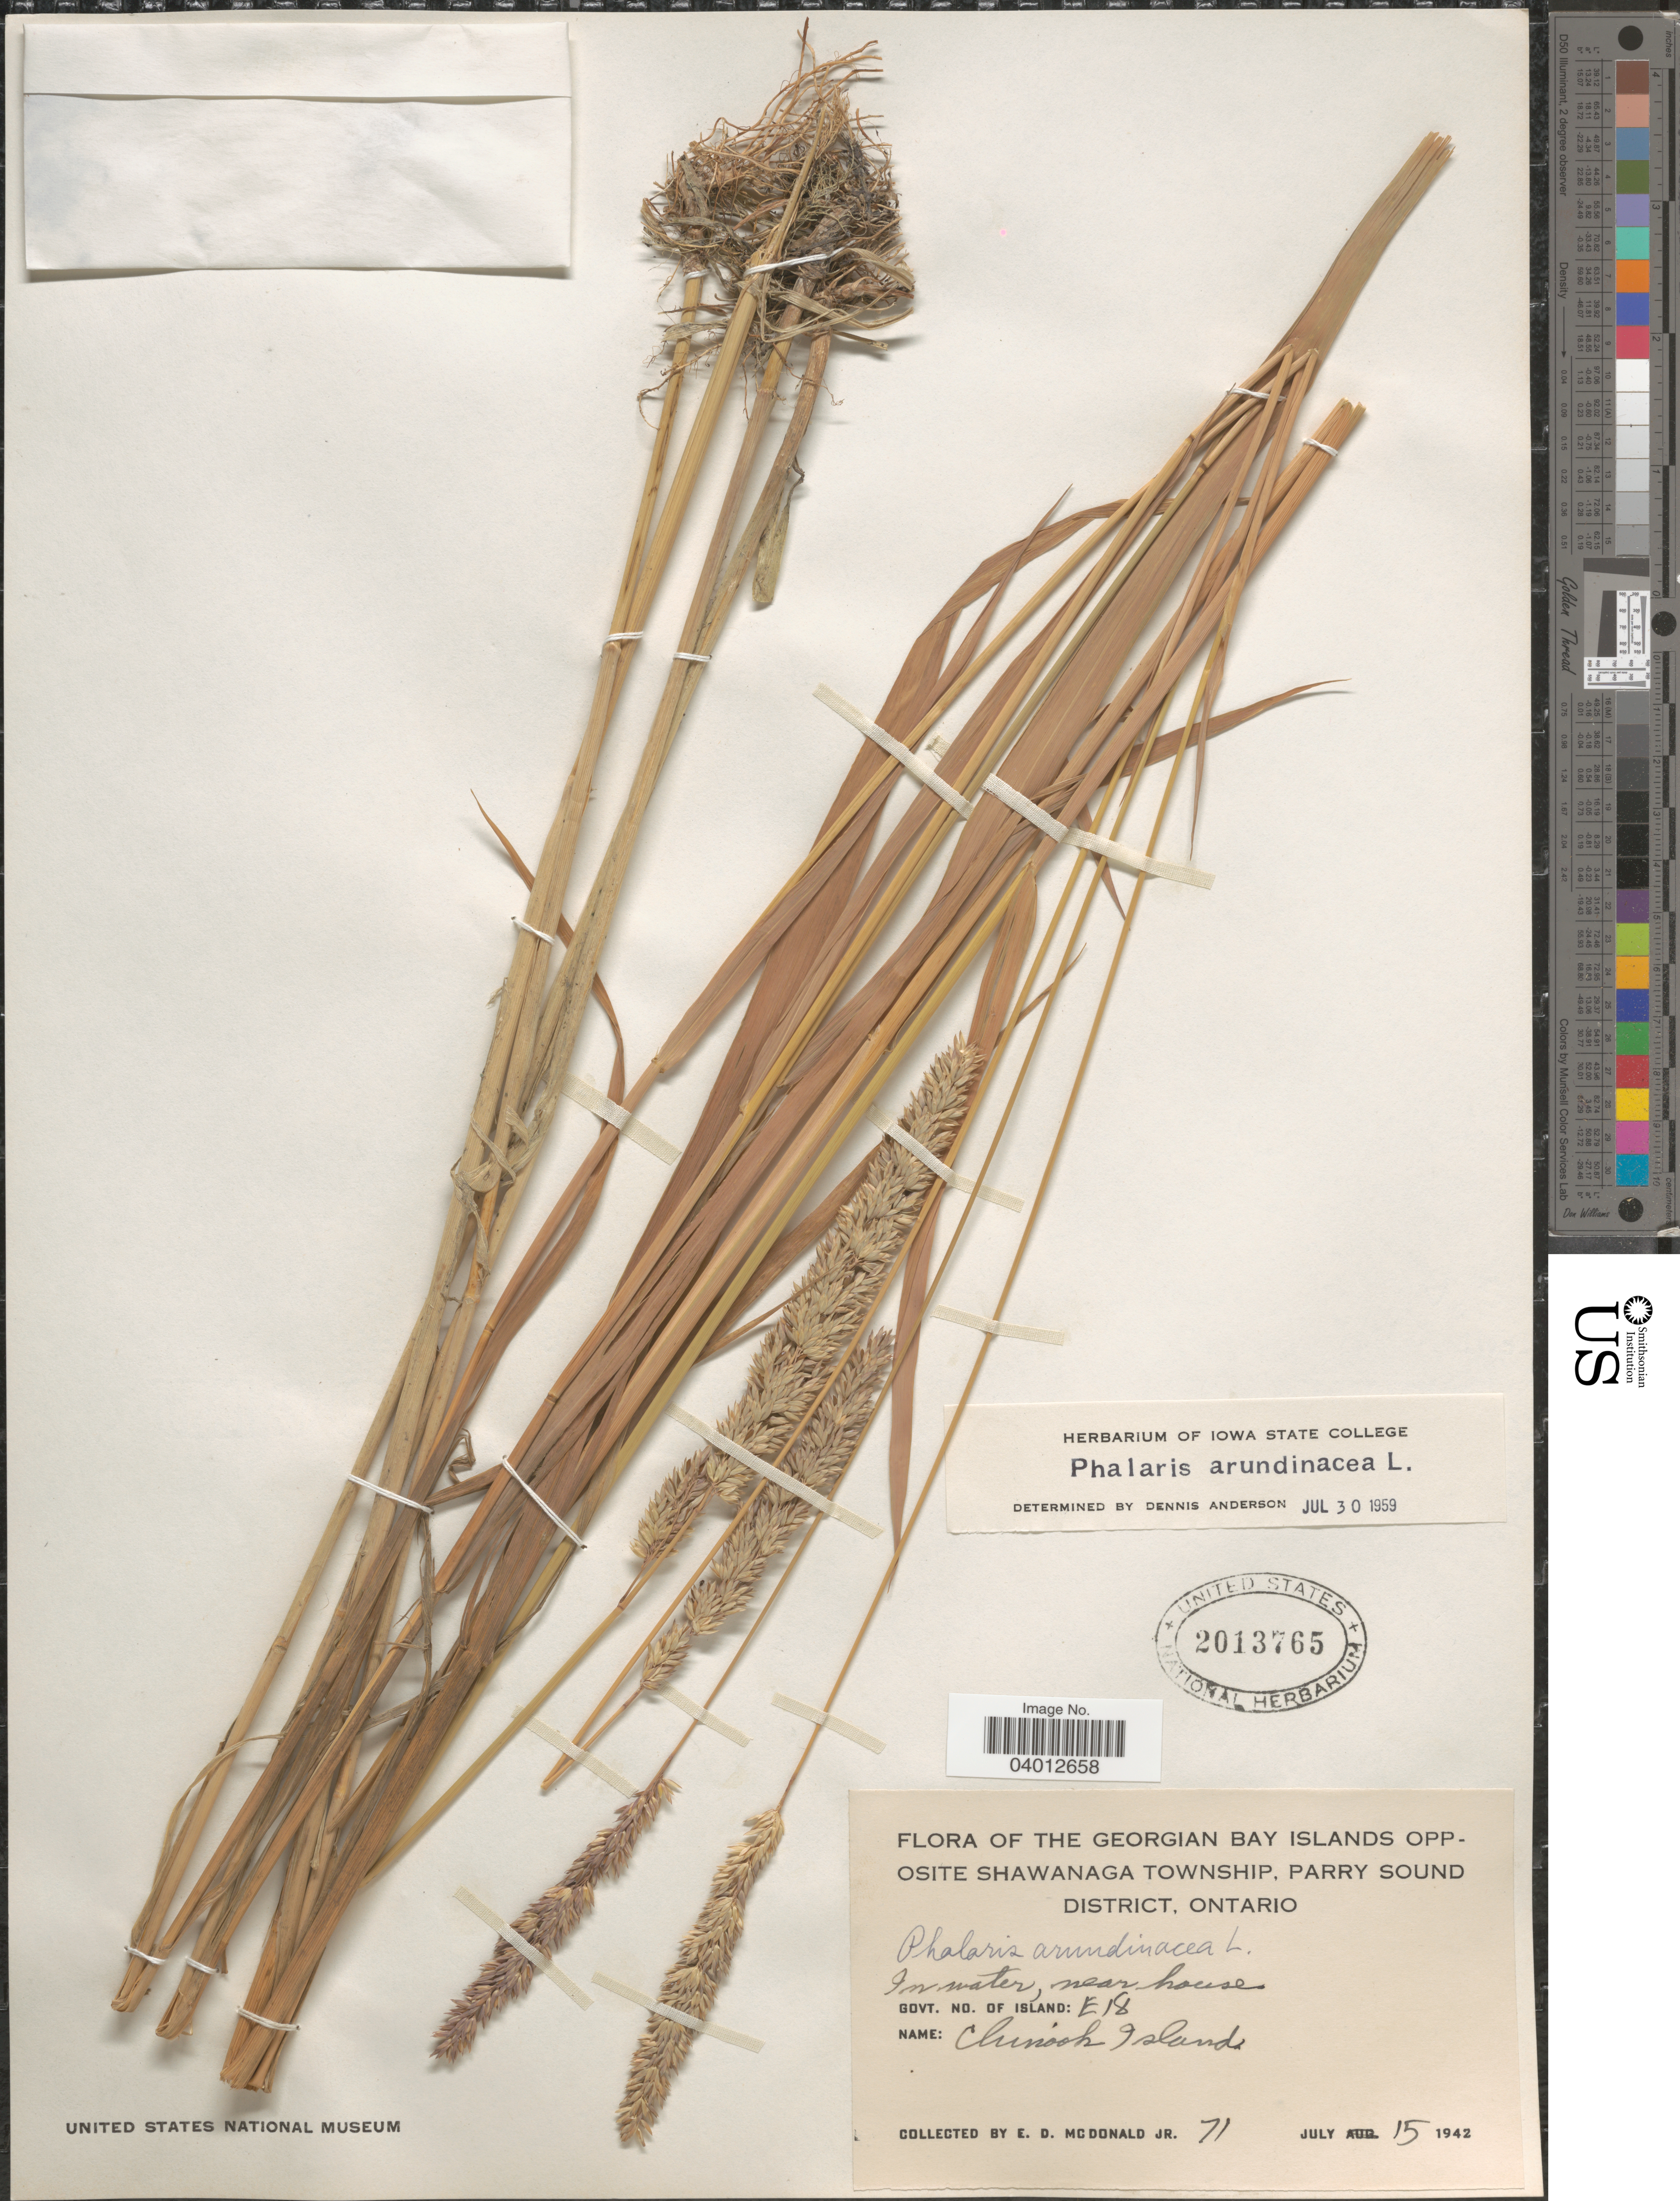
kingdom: Plantae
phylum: Tracheophyta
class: Liliopsida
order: Poales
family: Poaceae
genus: Phalaris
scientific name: Phalaris arundinacea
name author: L.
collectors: E. D. McDonald Jr.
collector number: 71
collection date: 1942-07-15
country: Canada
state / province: Ontario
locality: The Georgian Bay Islands opposite Shawanaga Township, Parry Sound District. Near house. Govt. No. of Island: E18. Chinook Island.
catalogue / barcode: US 2013765